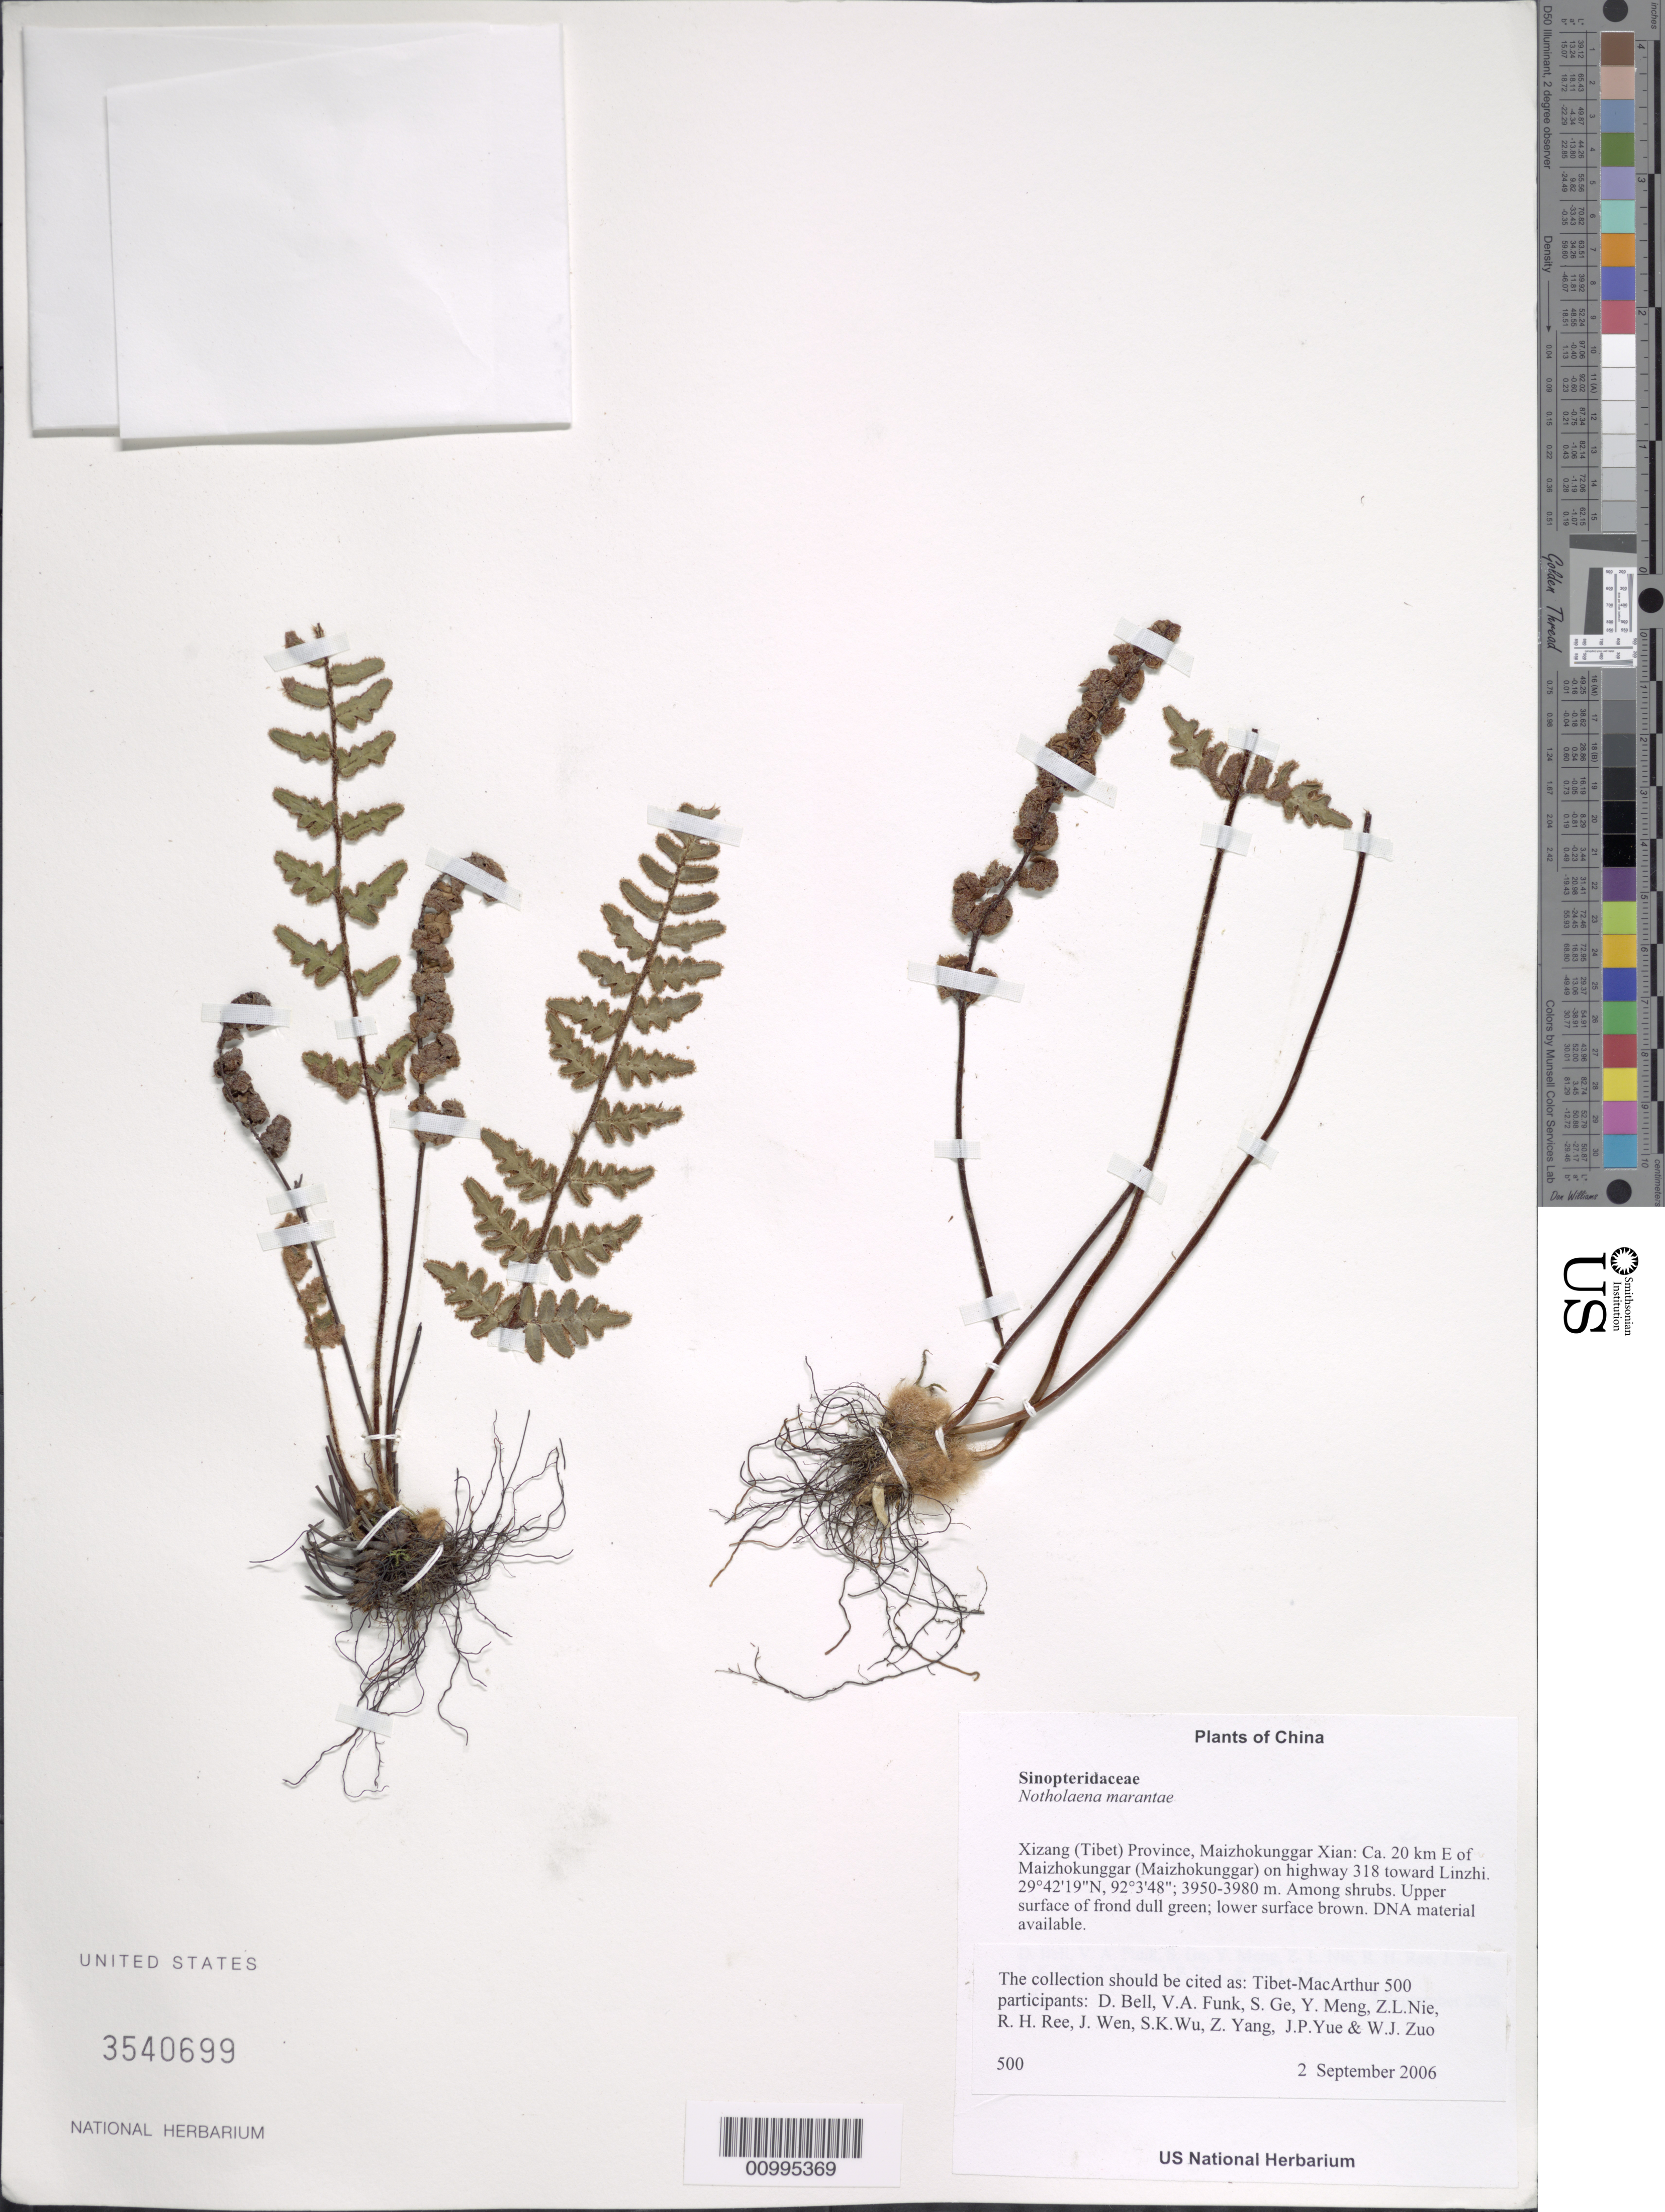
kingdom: Plantae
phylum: Tracheophyta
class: Polypodiopsida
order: Polypodiales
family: Pteridaceae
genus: Cheilanthes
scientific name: Cheilanthes marantae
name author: Domin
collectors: Tibet-MacArthur, D. A. Bell, V. Funk, S. Ge, Y. Meng, Z. Nie, R. Ree, J. Wen, S. K. Wu, Z. Yang, J. Yue & W. Zuo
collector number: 500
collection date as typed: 02 Sep 2006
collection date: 2006-09-02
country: China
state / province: Xizang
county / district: Maizhokunggar Xian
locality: Ca. 20 km E of Maizhokunggar on highway 318 toward Linzhi.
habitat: Grazed Kobresia meadows with scattered shrubs of Salix, Potentilla fruticosa, and Berberis, with Betula thickets above on slope. Among shrubs.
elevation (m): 3950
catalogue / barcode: US 3540699